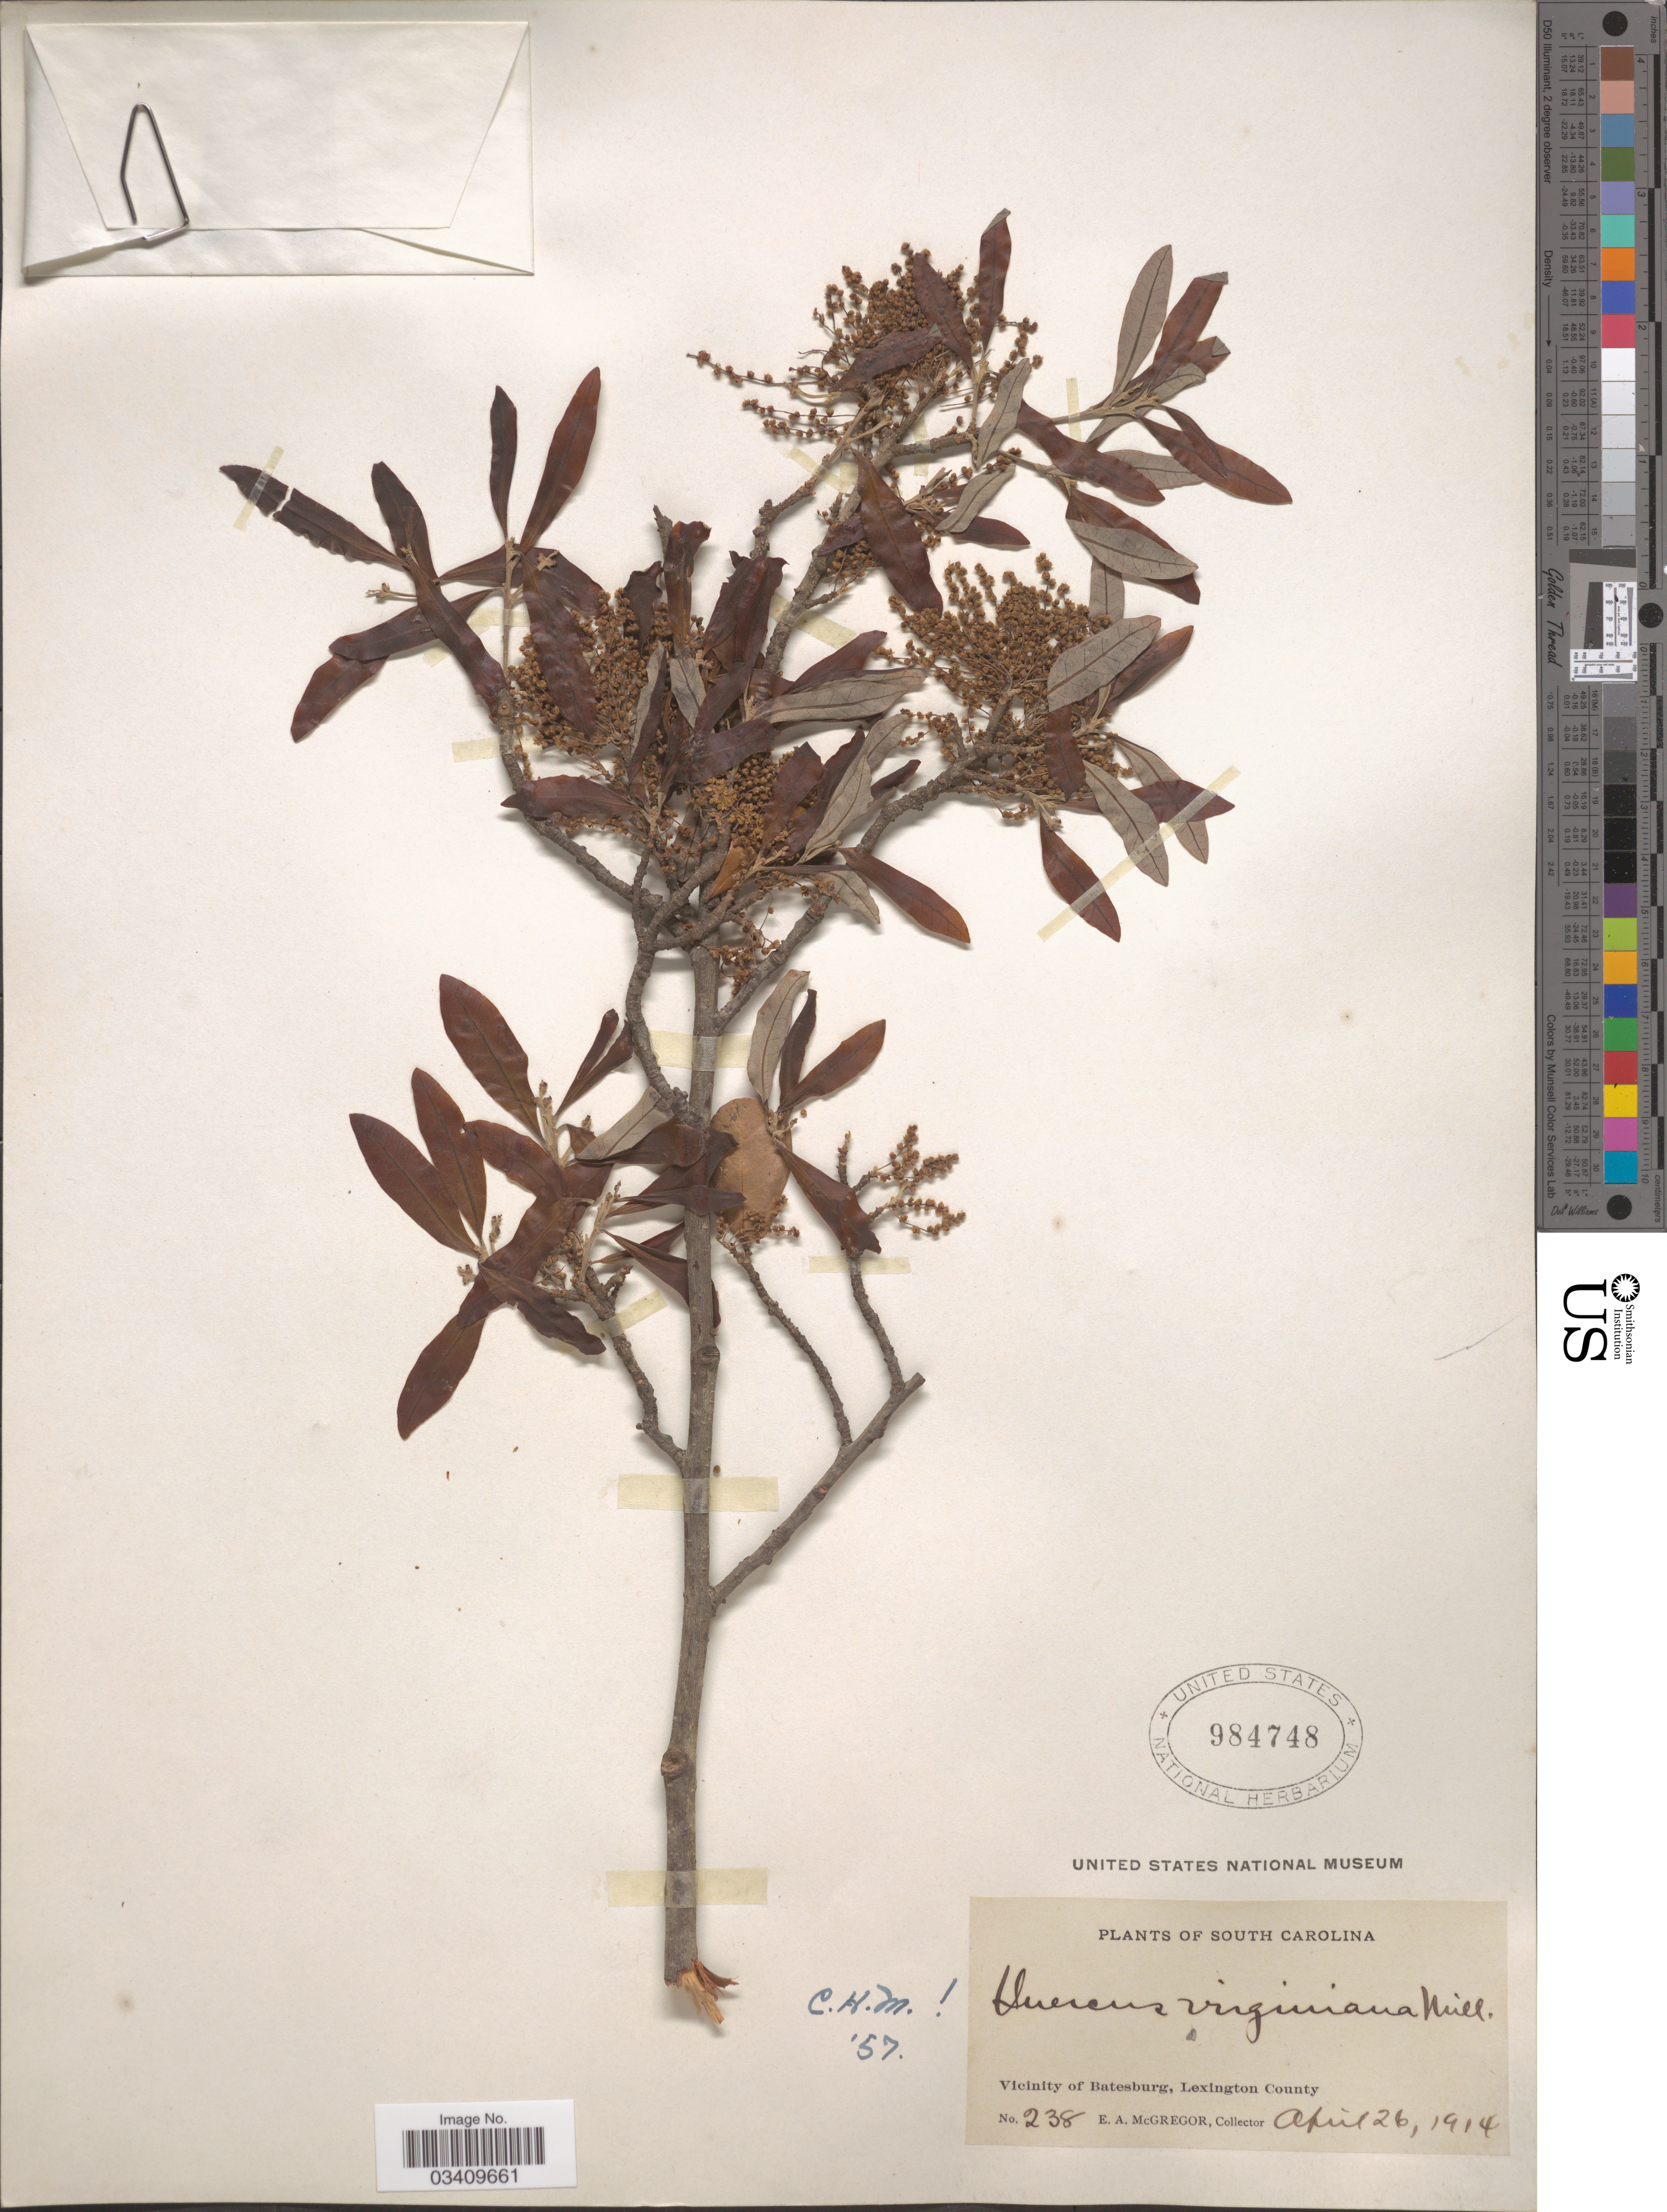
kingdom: Plantae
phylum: Tracheophyta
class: Magnoliopsida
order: Fagales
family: Fagaceae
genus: Quercus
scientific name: Quercus virginiana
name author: Mill.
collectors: E. A. McGregor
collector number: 238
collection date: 1914-04-26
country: United States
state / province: South Carolina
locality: Vicinity of Batesburg, Lexington County.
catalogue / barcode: US 984748